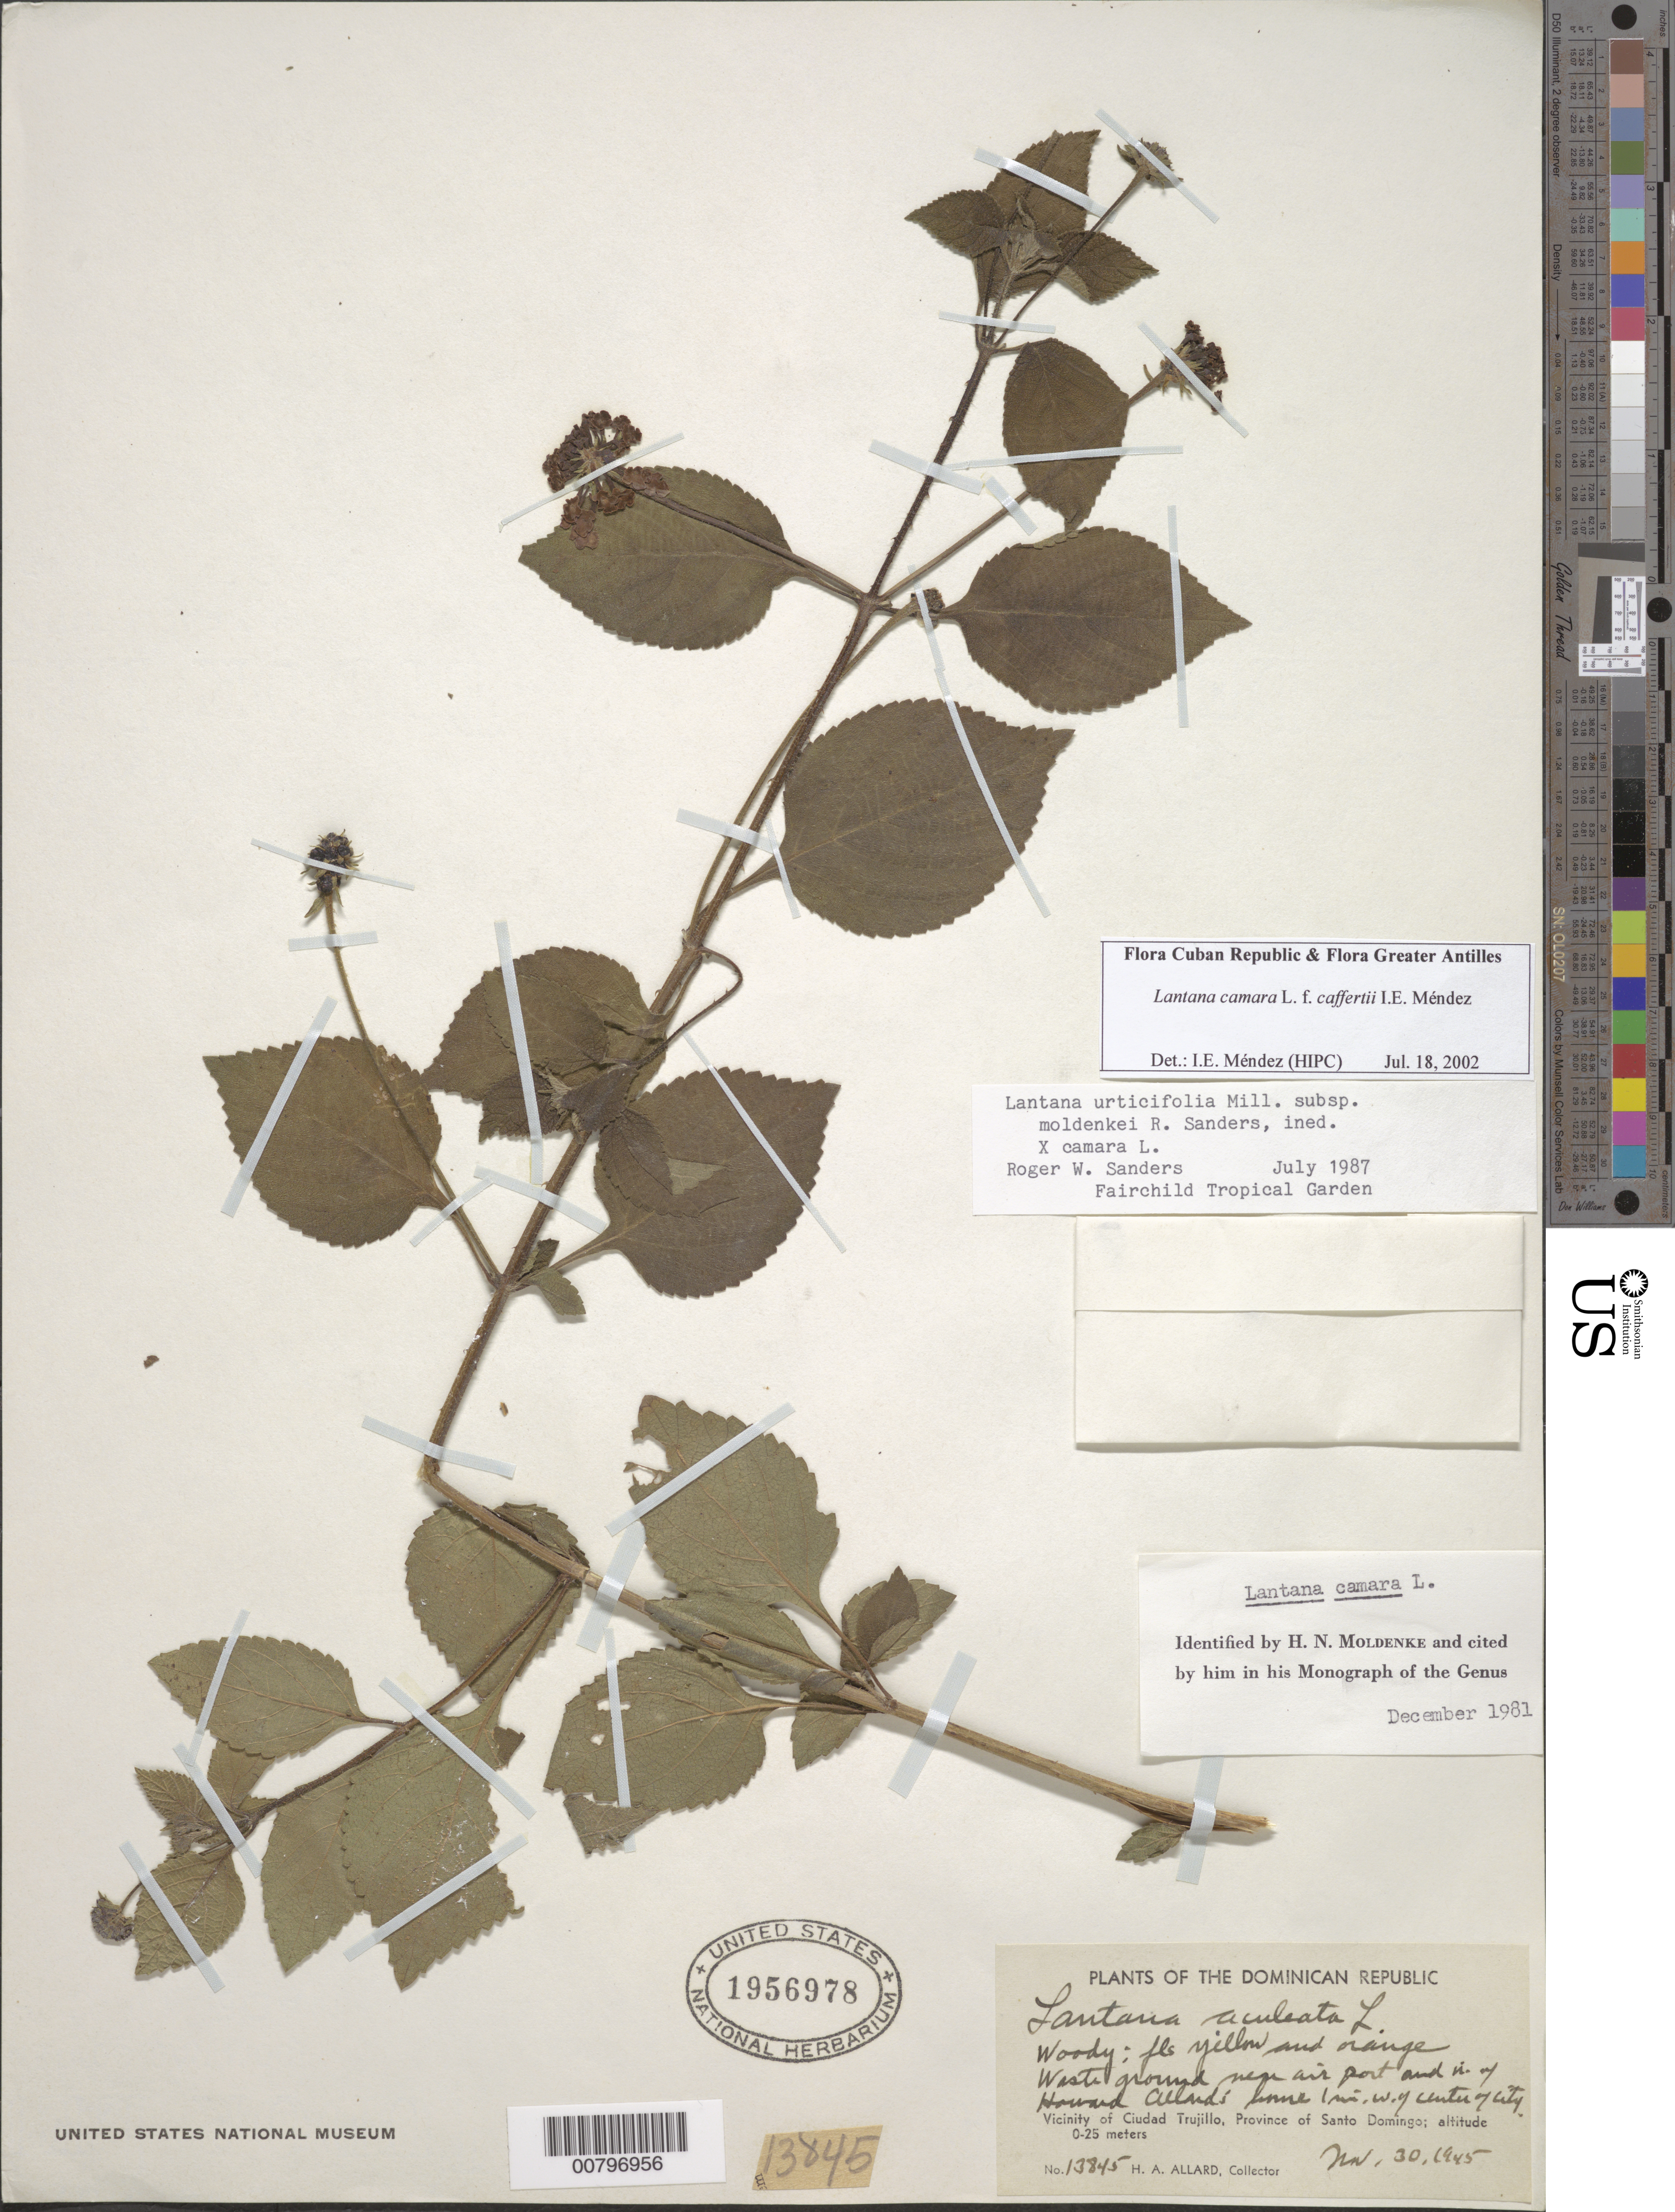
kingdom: Plantae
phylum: Tracheophyta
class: Magnoliopsida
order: Lamiales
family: Verbenaceae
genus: Lantana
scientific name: Lantana camara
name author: L.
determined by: Méndez, Isidro E., (HIPC)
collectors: H. A. Allard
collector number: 13845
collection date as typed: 30 Nov 1945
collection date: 1945-11-30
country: Dominican Republic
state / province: Distrito Nacional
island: Hispaniola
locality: Santo Domingo. Near airport and Howard Allard's home, 1 mile W of city center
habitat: Waste grounds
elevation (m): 0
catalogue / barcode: US 1956978